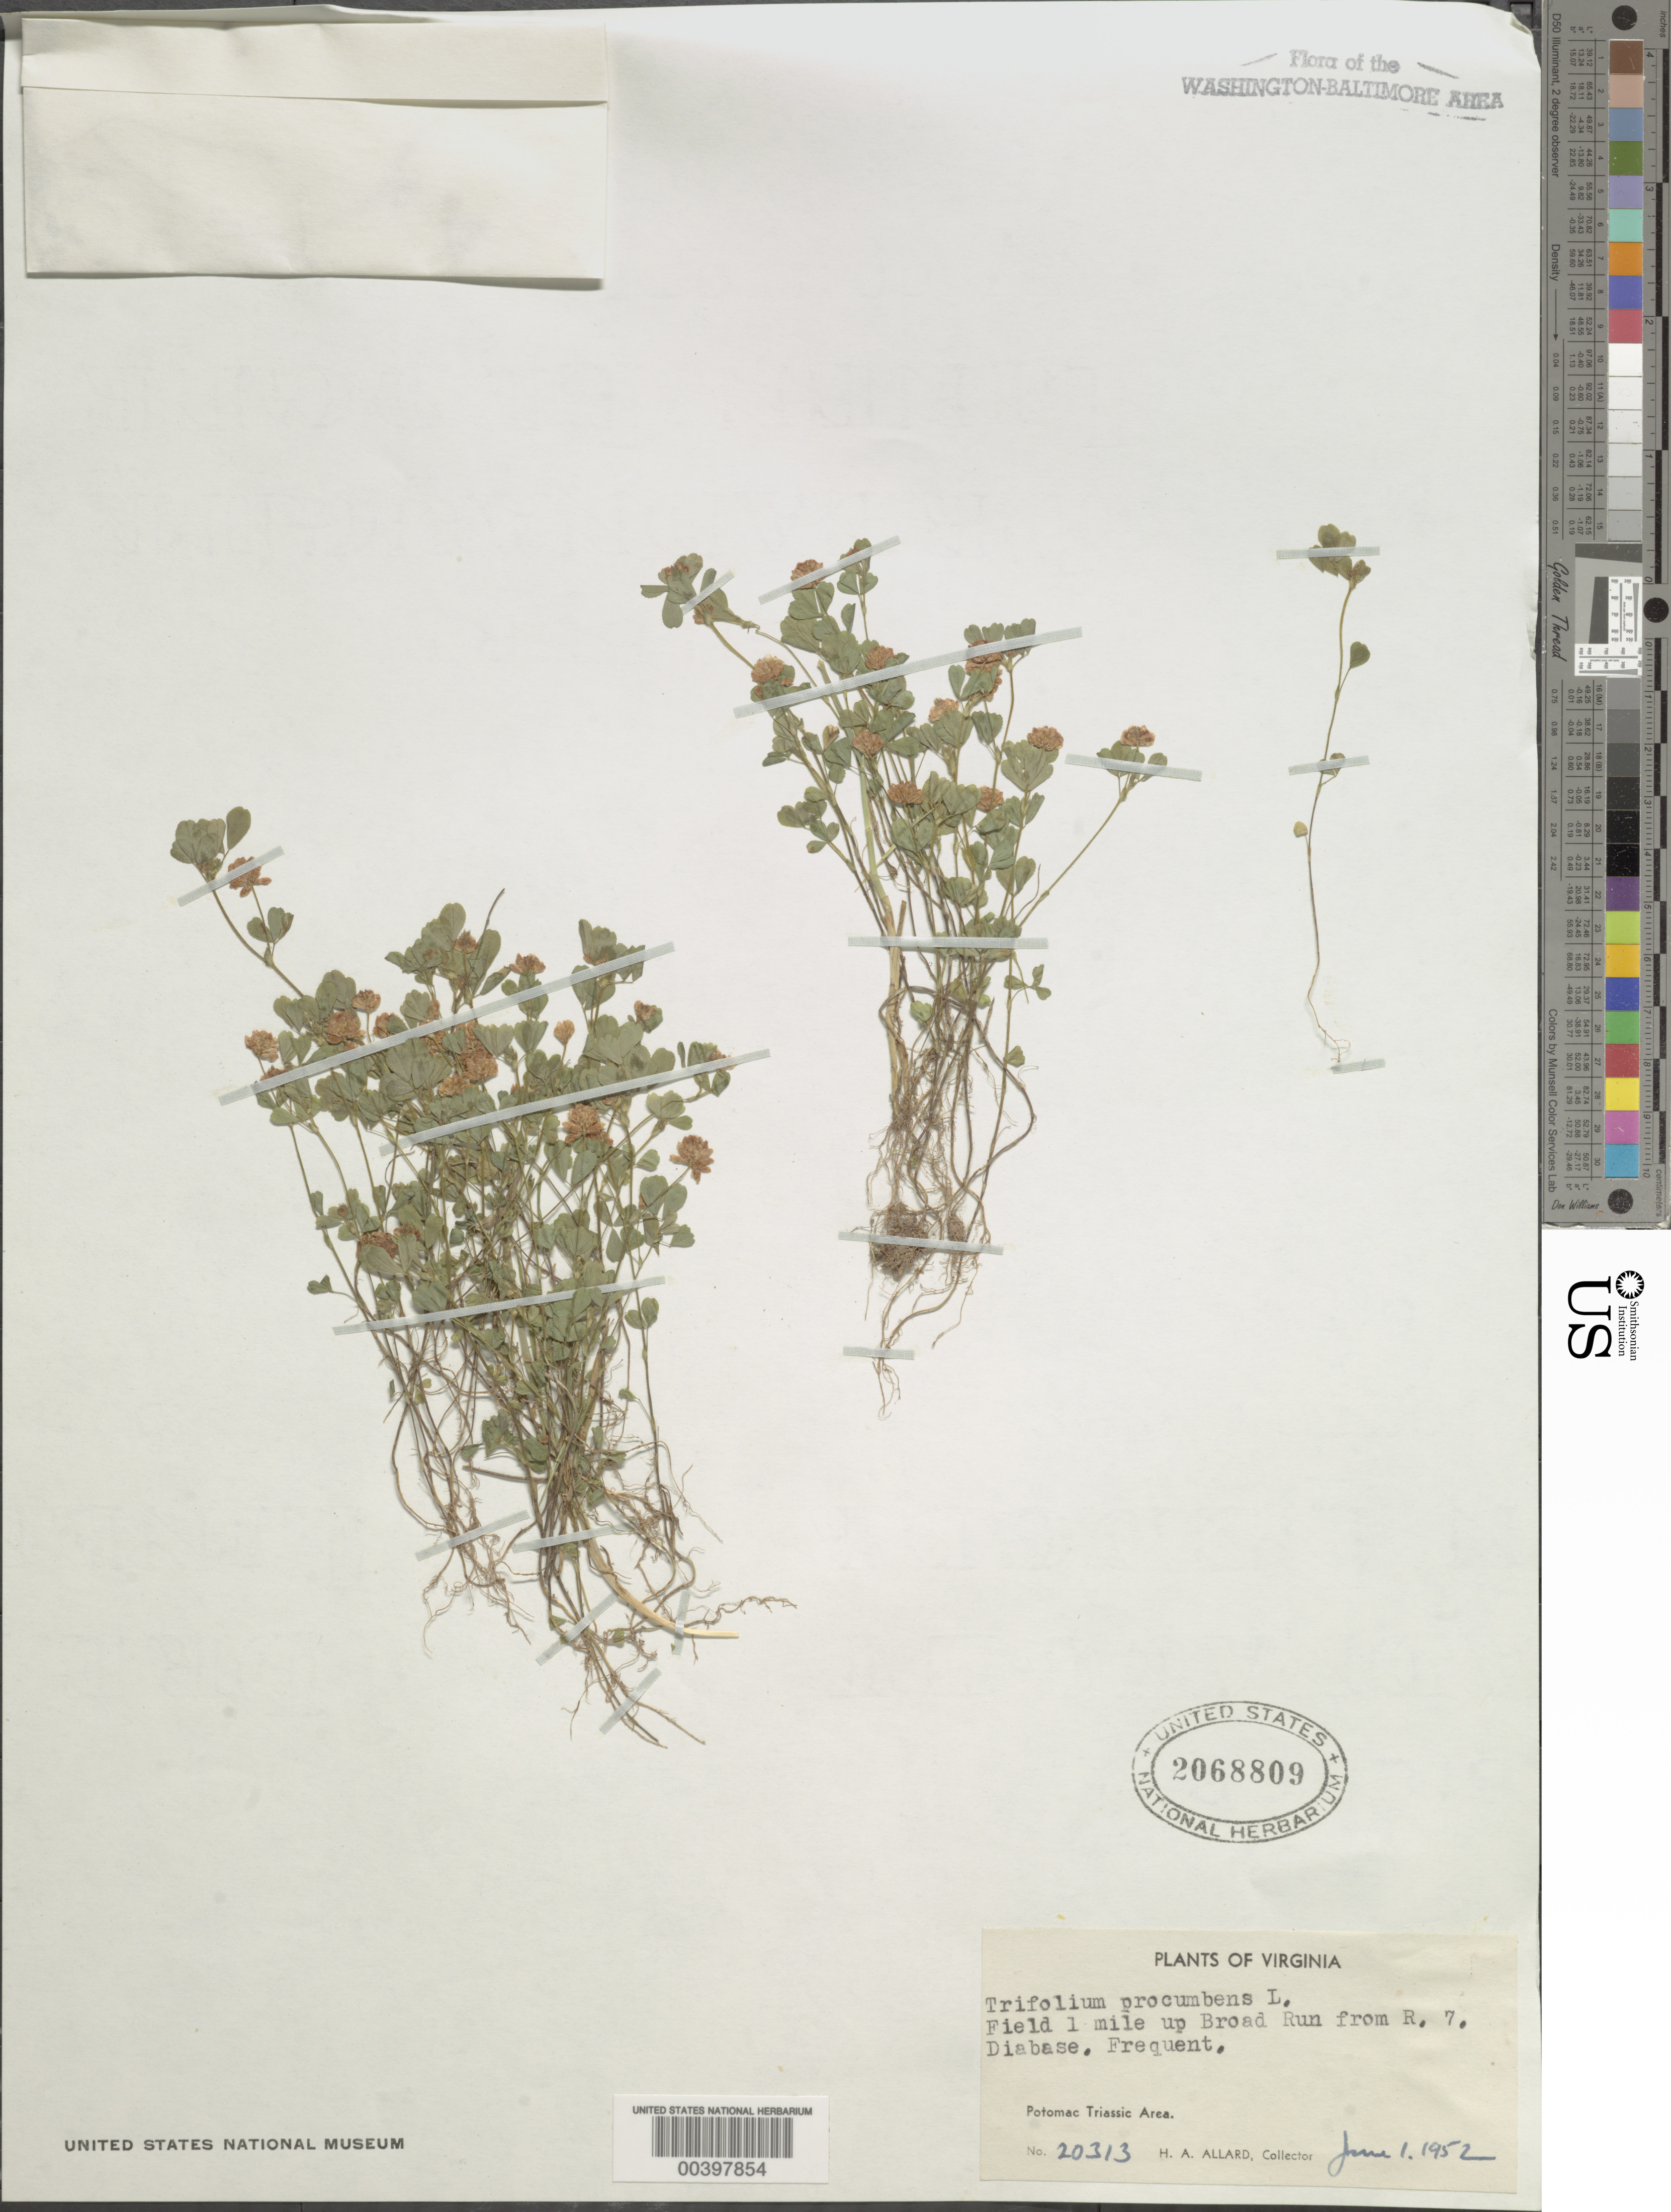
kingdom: Plantae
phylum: Tracheophyta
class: Magnoliopsida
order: Fabales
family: Fabaceae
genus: Trifolium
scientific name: Trifolium campestre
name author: Schreb.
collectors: H. A. Allard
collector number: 20313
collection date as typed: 01 Jun 1952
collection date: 1952-06-01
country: United States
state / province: Virginia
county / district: Loudoun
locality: Upstream from Route 7 on Broad Run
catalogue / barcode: US 2068809